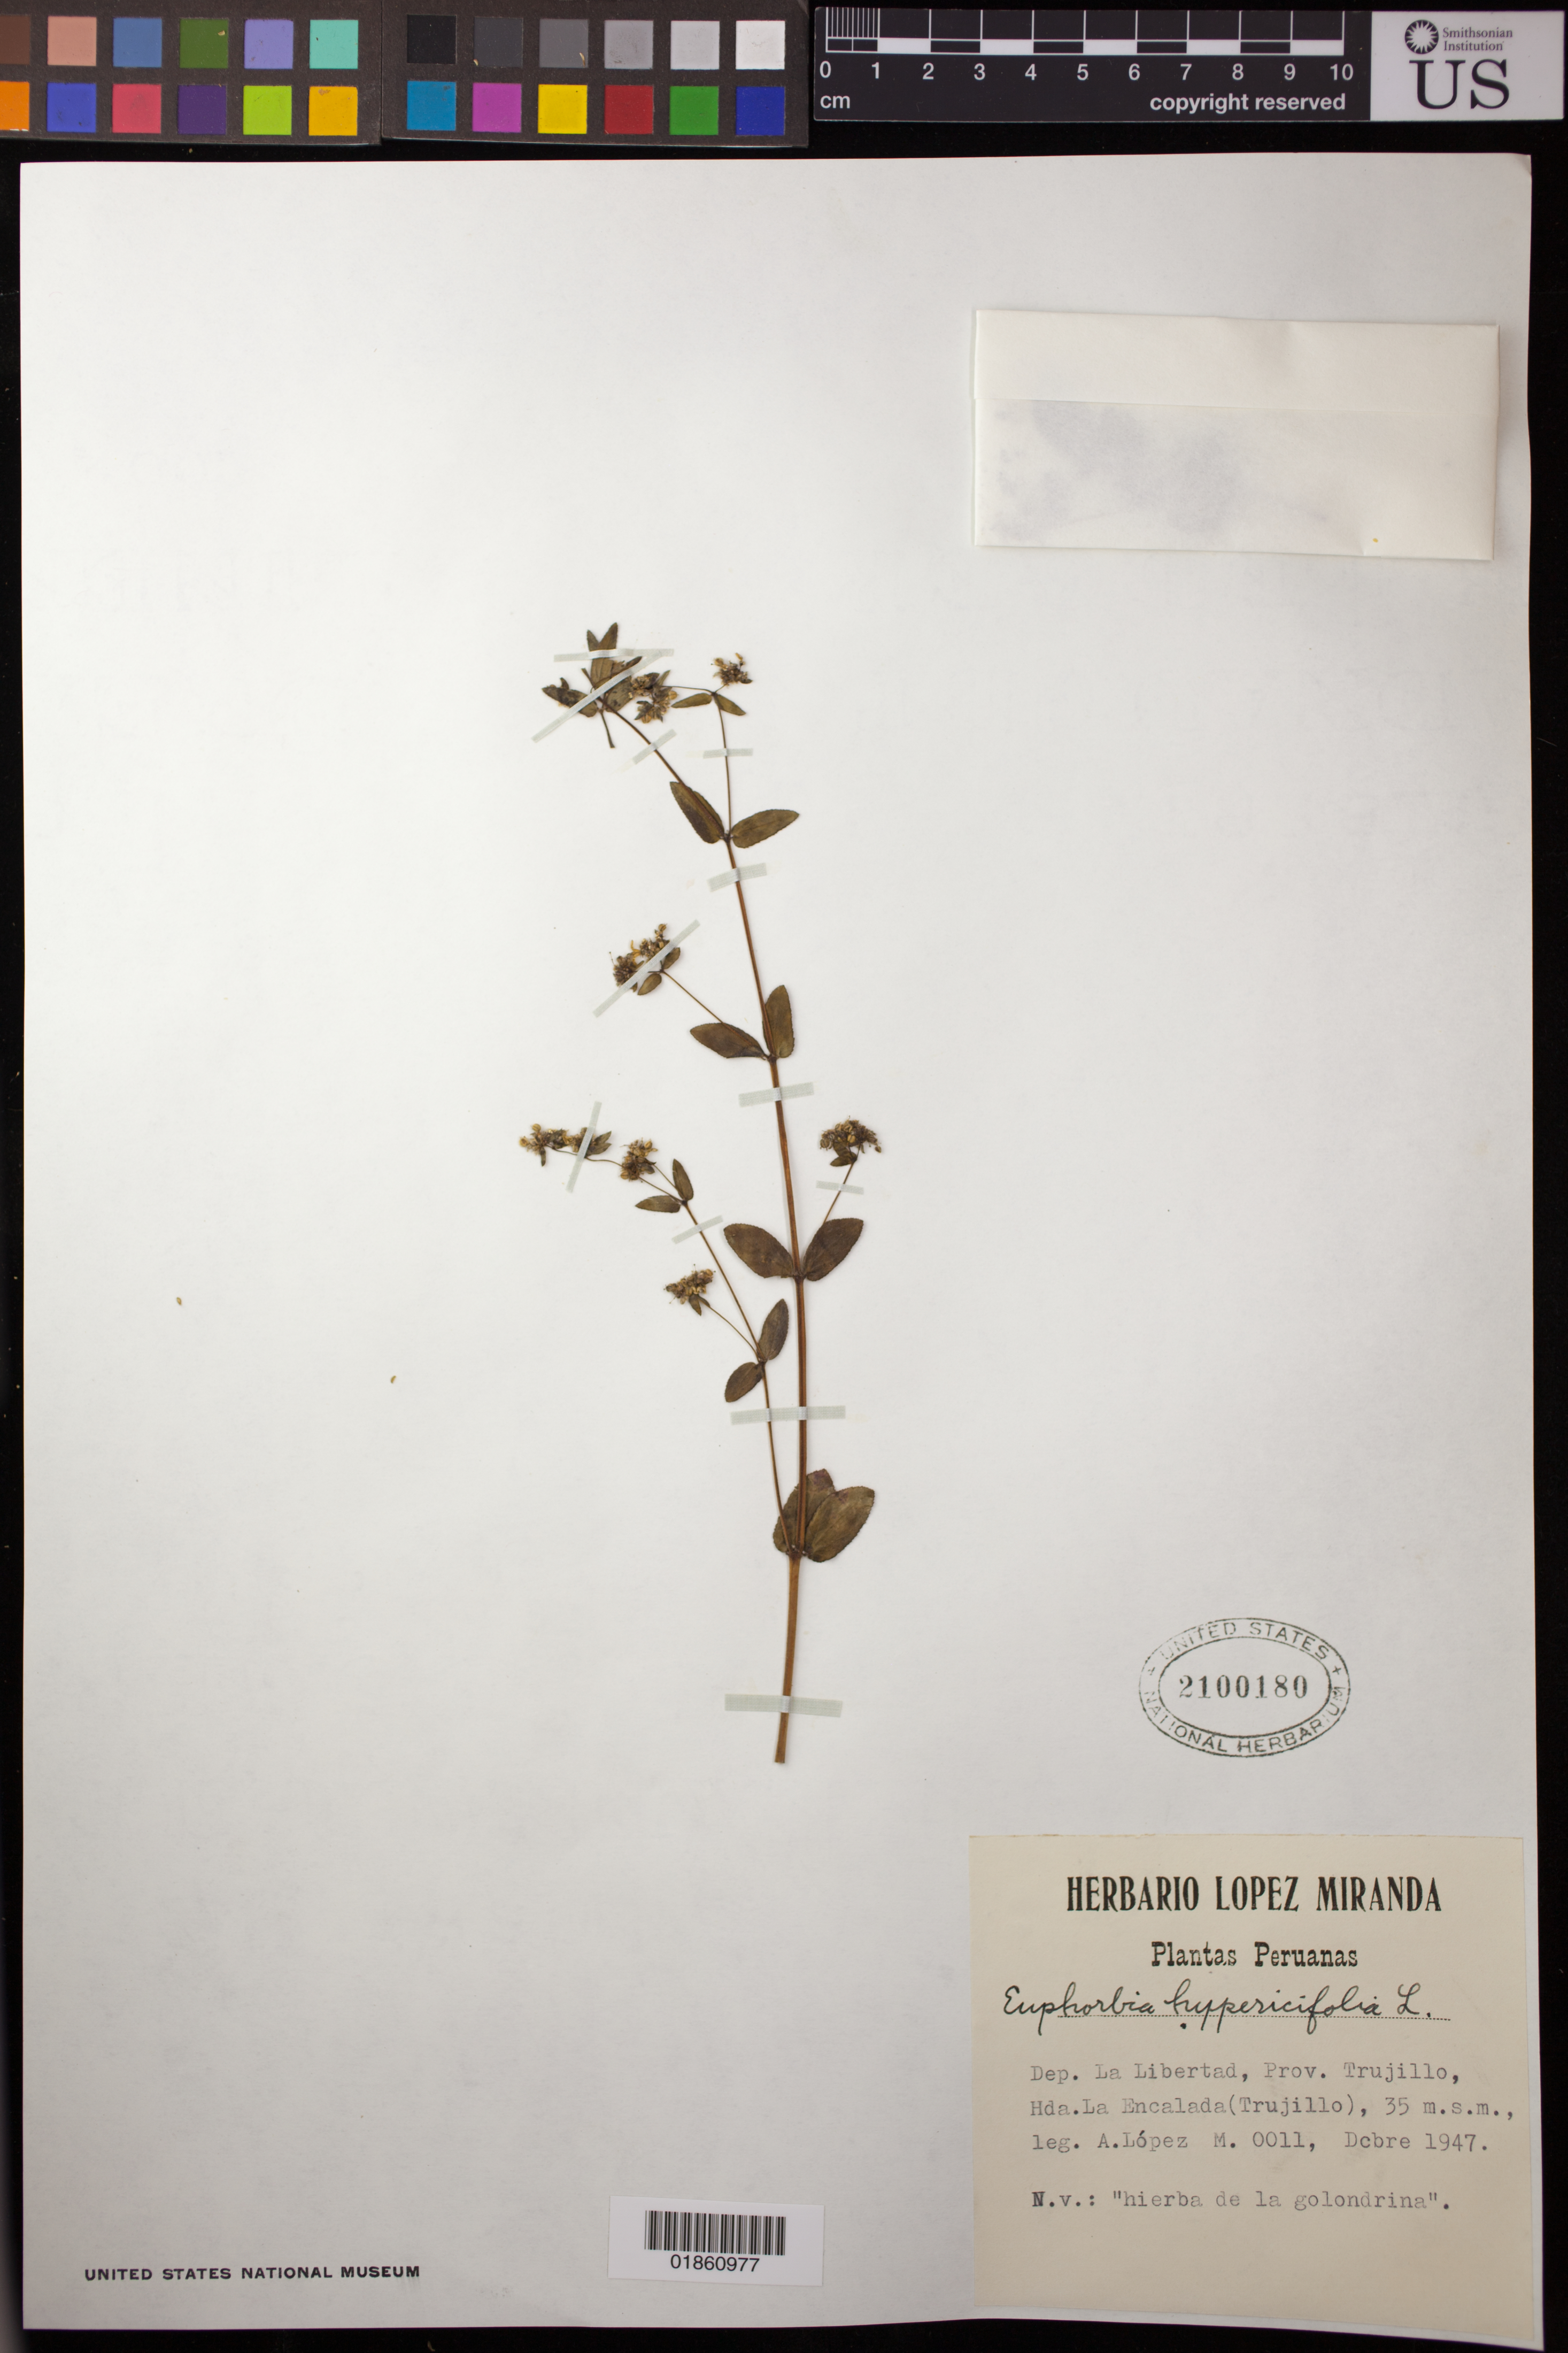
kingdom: Plantae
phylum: Tracheophyta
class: Magnoliopsida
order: Malpighiales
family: Euphorbiaceae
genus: Euphorbia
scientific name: Euphorbia hypericifolia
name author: L.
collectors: A. López M.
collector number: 0011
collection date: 1947-12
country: Peru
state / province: La Libertad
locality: Prov. Trujillo, Hda. La Encalada (Trujillo)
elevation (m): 35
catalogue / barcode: US 2100180